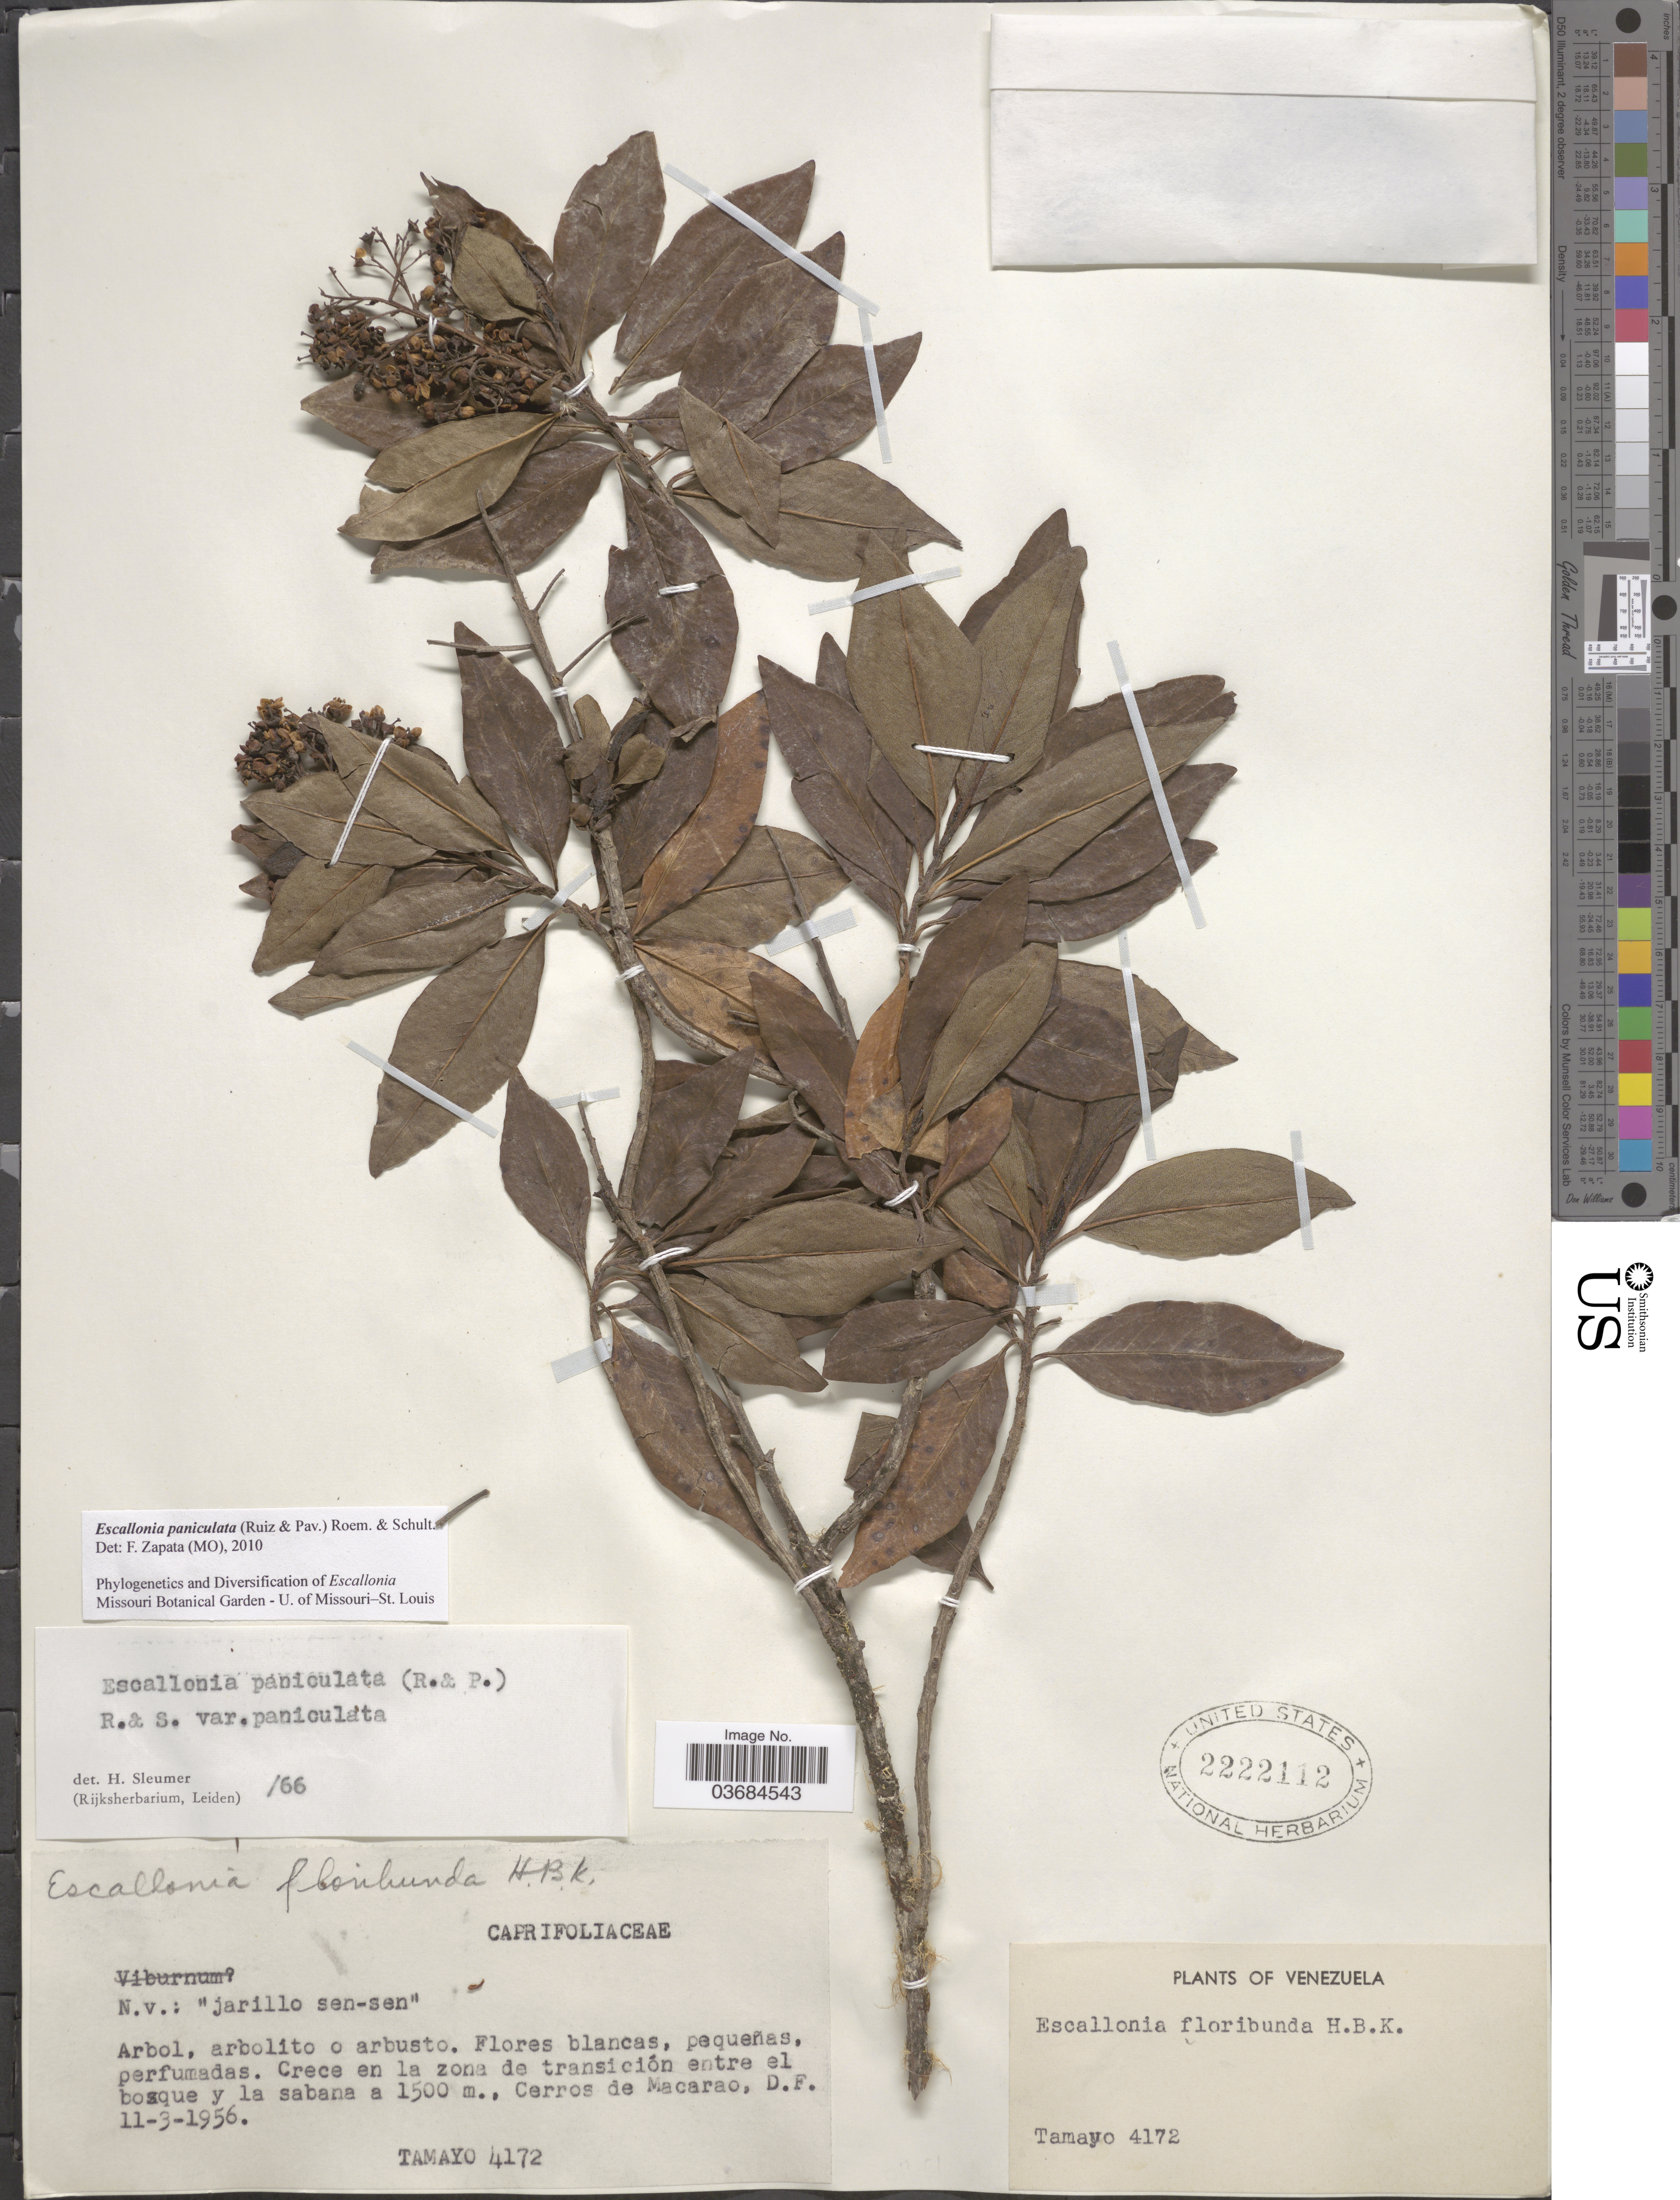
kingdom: Plantae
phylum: Tracheophyta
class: Magnoliopsida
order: Escalloniales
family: Escalloniaceae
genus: Escallonia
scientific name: Escallonia paniculata var. paniculata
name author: (Ruiz & Pav.) Roem. & Schult.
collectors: -. Tamayo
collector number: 4172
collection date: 1956-03-11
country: Venezuela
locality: Crece en la zona de transición entre el bosque y la sabana. Cerros de Macarao, D.F.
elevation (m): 1500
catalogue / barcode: US 2222112